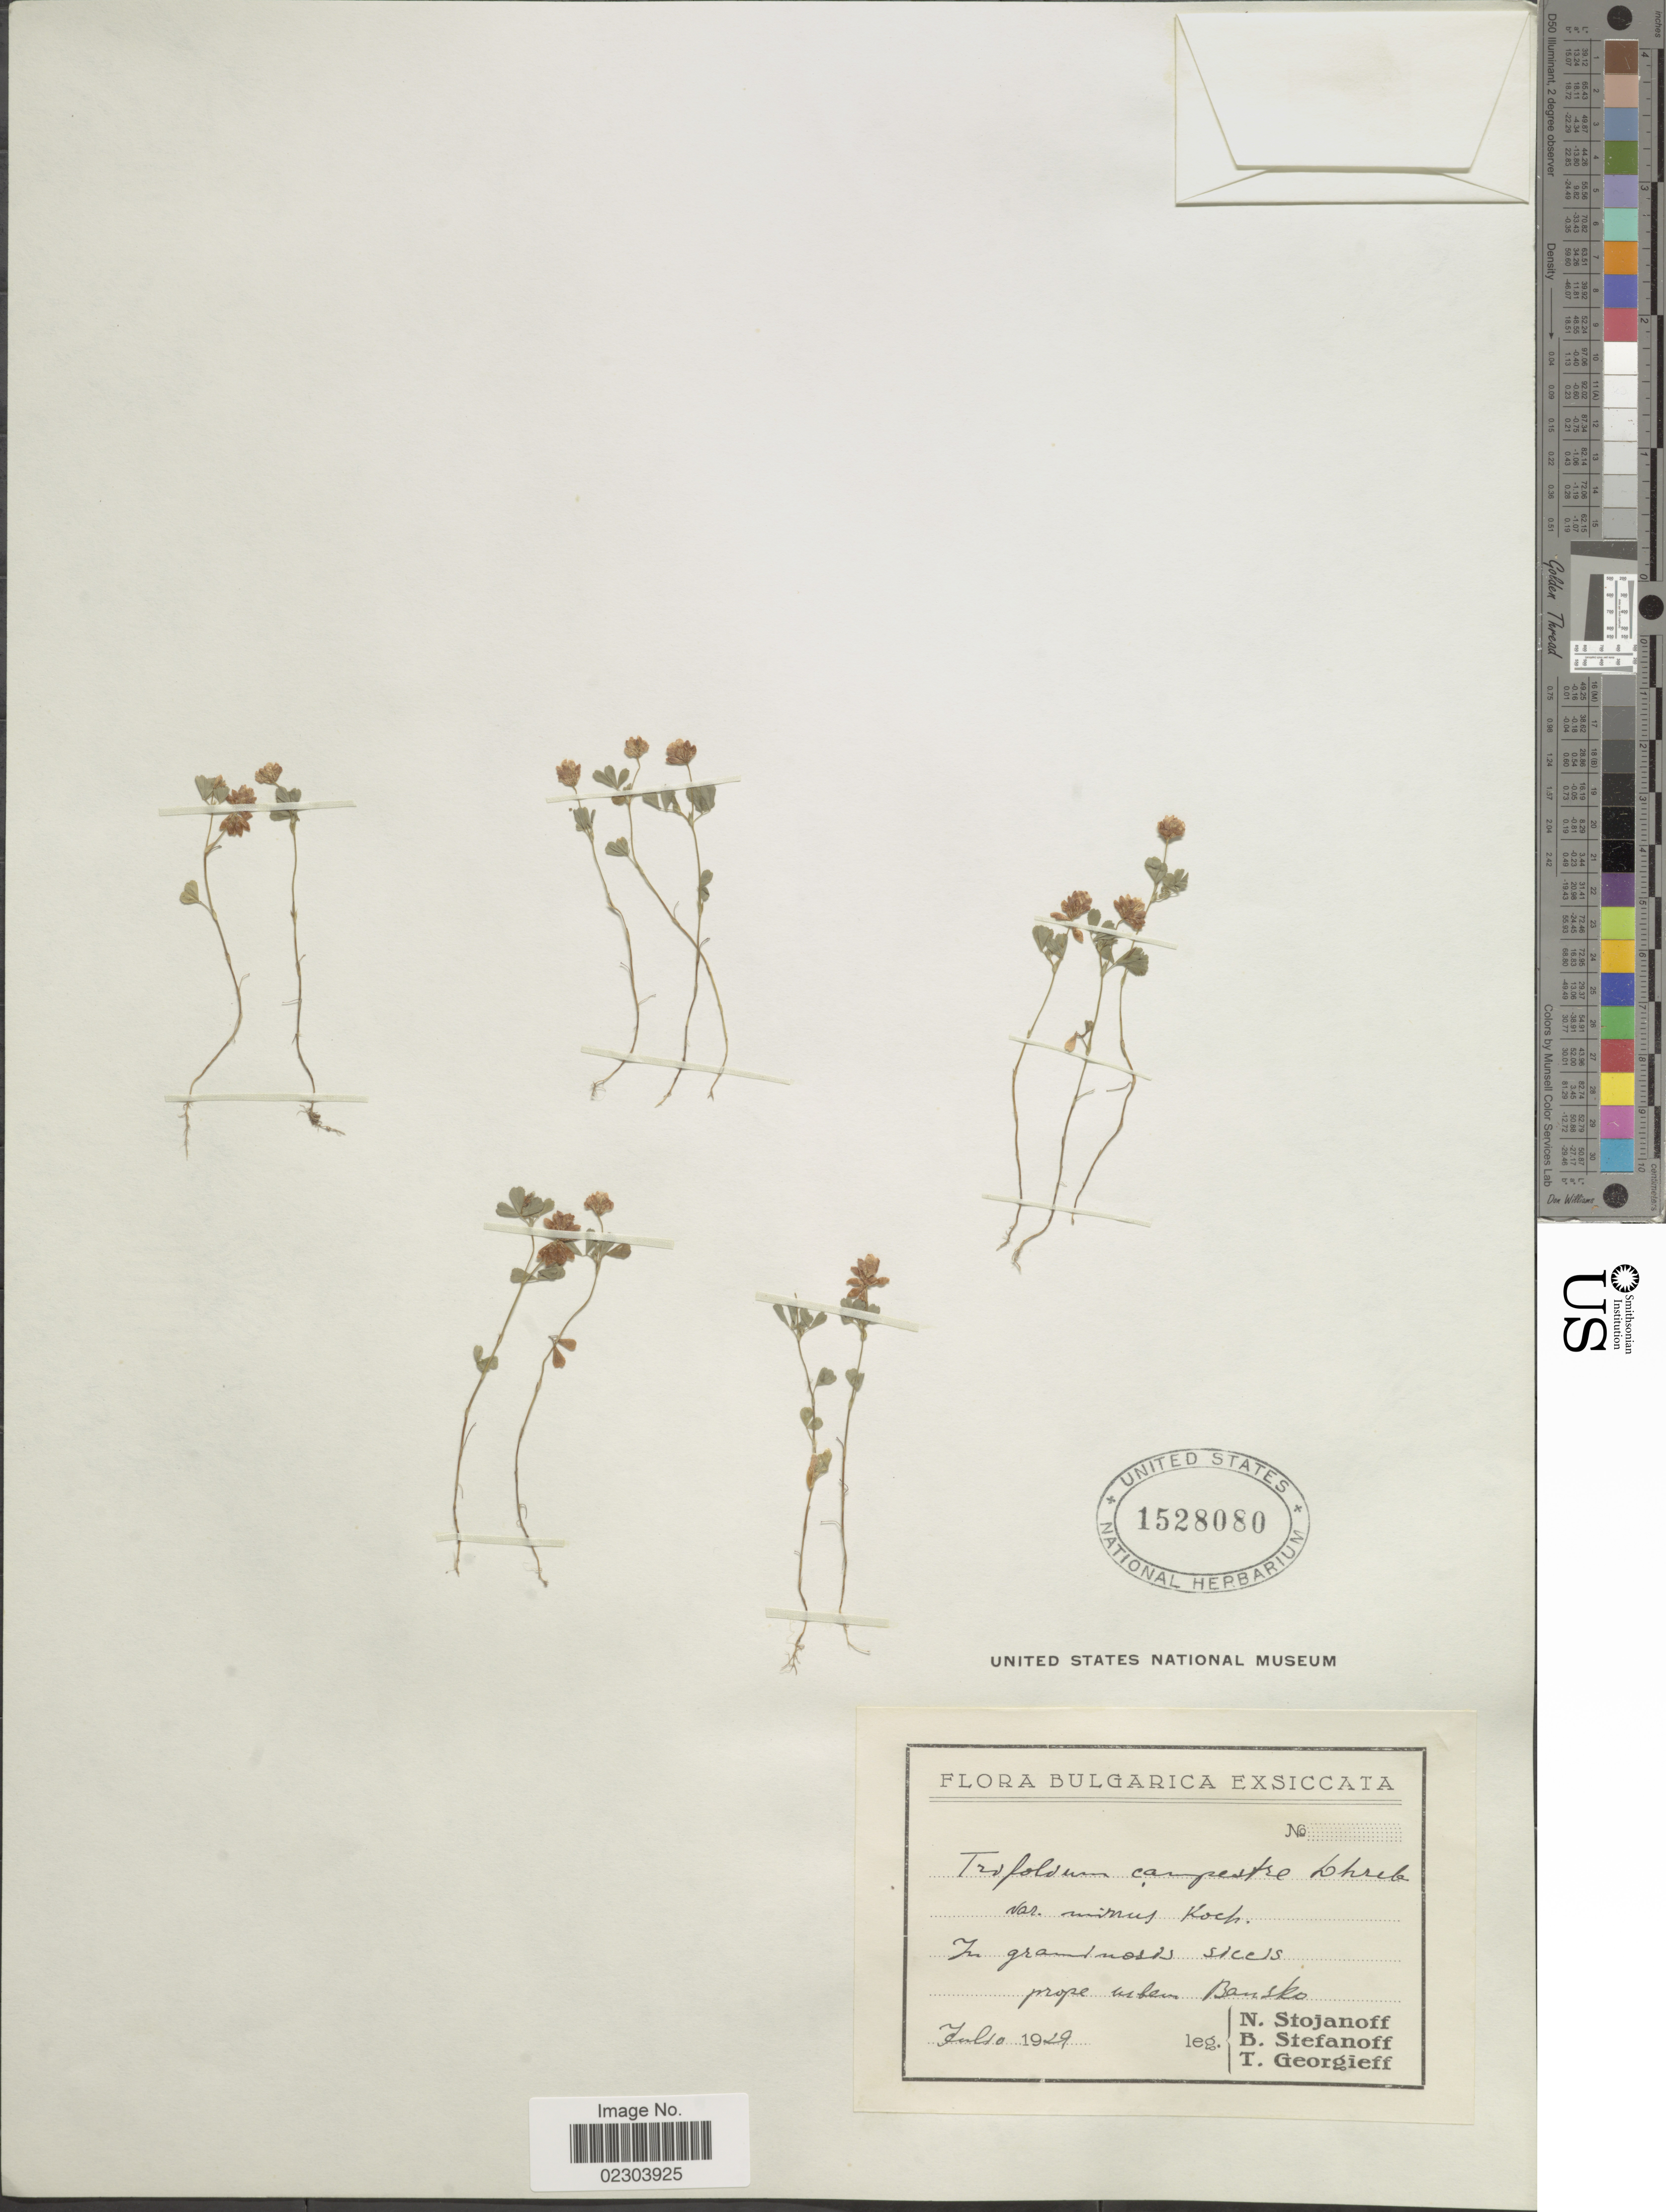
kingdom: Plantae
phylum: Tracheophyta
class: Magnoliopsida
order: Fabales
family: Fabaceae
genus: Trifolium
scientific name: Trifolium campestre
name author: Schreb.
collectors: N. Stojanoff, B. Stefanoff & T. Georgieff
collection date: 1929-07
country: Bulgaria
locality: In grand moists sices, prope urben Bensko [interpreted]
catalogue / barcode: US 1528080